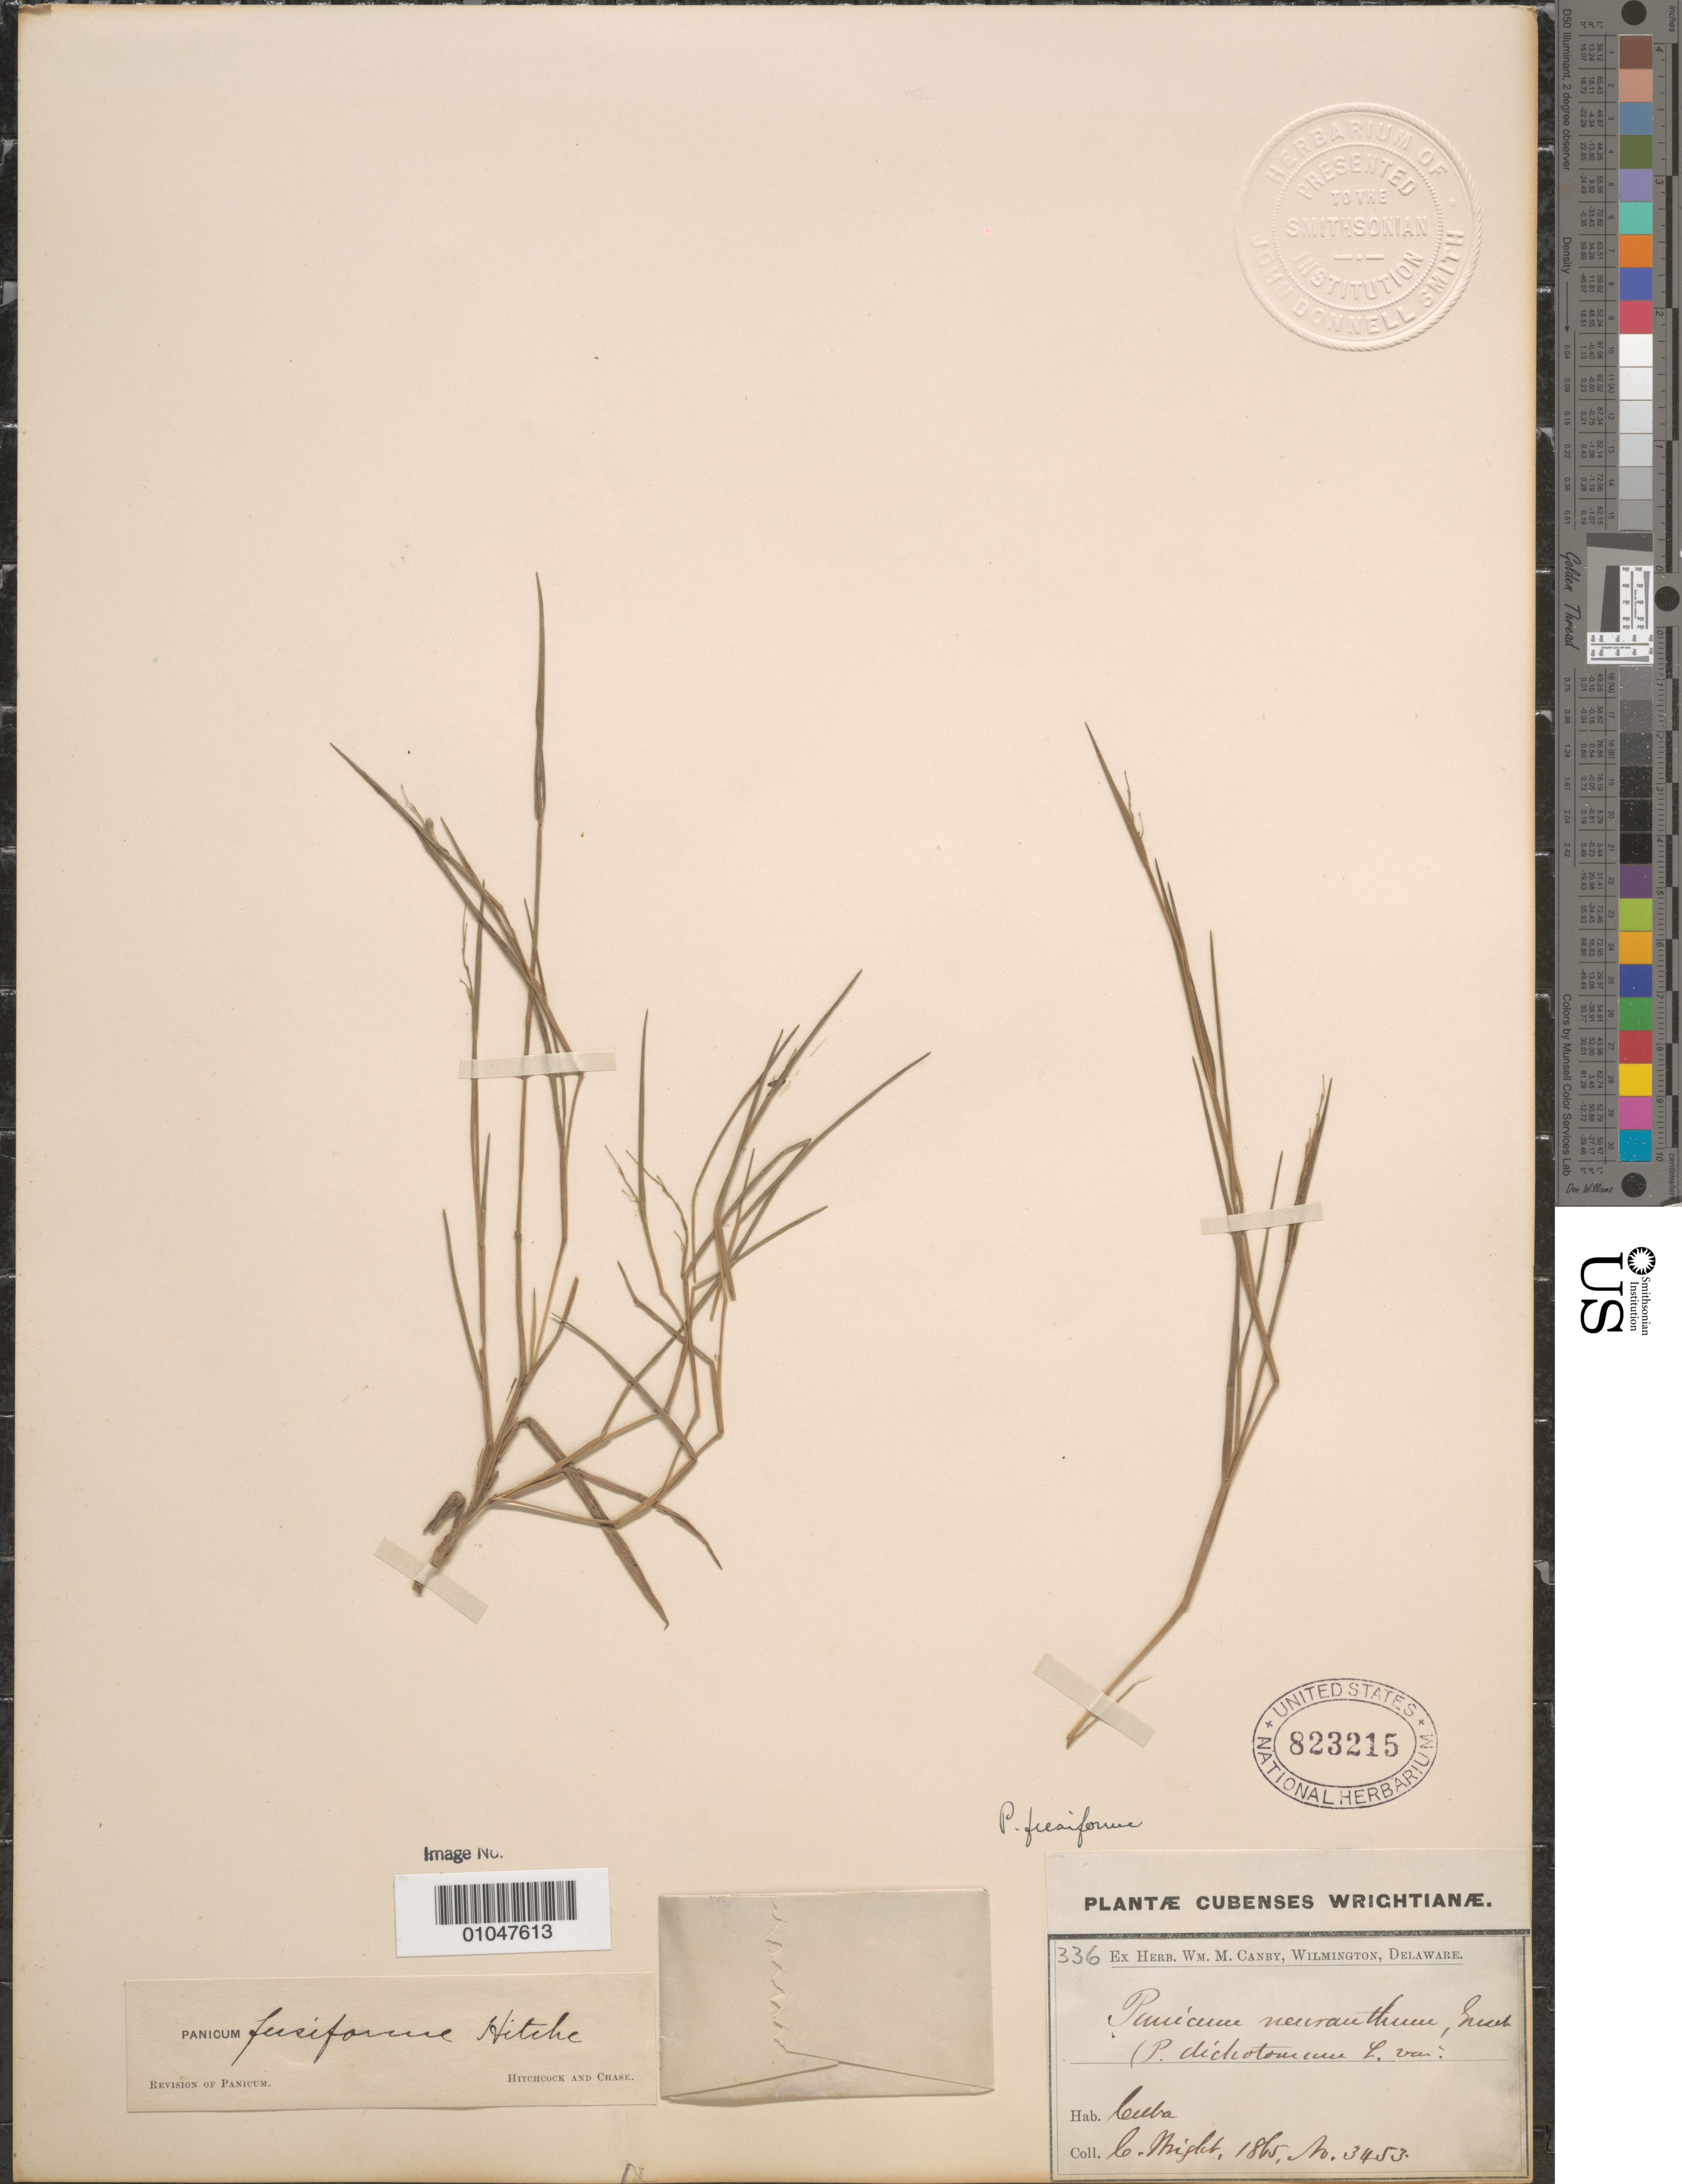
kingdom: Plantae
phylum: Tracheophyta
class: Liliopsida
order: Poales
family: Poaceae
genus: Panicum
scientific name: Panicum fusiforme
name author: Hitchc.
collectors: C. Wright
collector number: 3453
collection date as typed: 1865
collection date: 1865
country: Cuba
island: Cuba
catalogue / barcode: US 823215